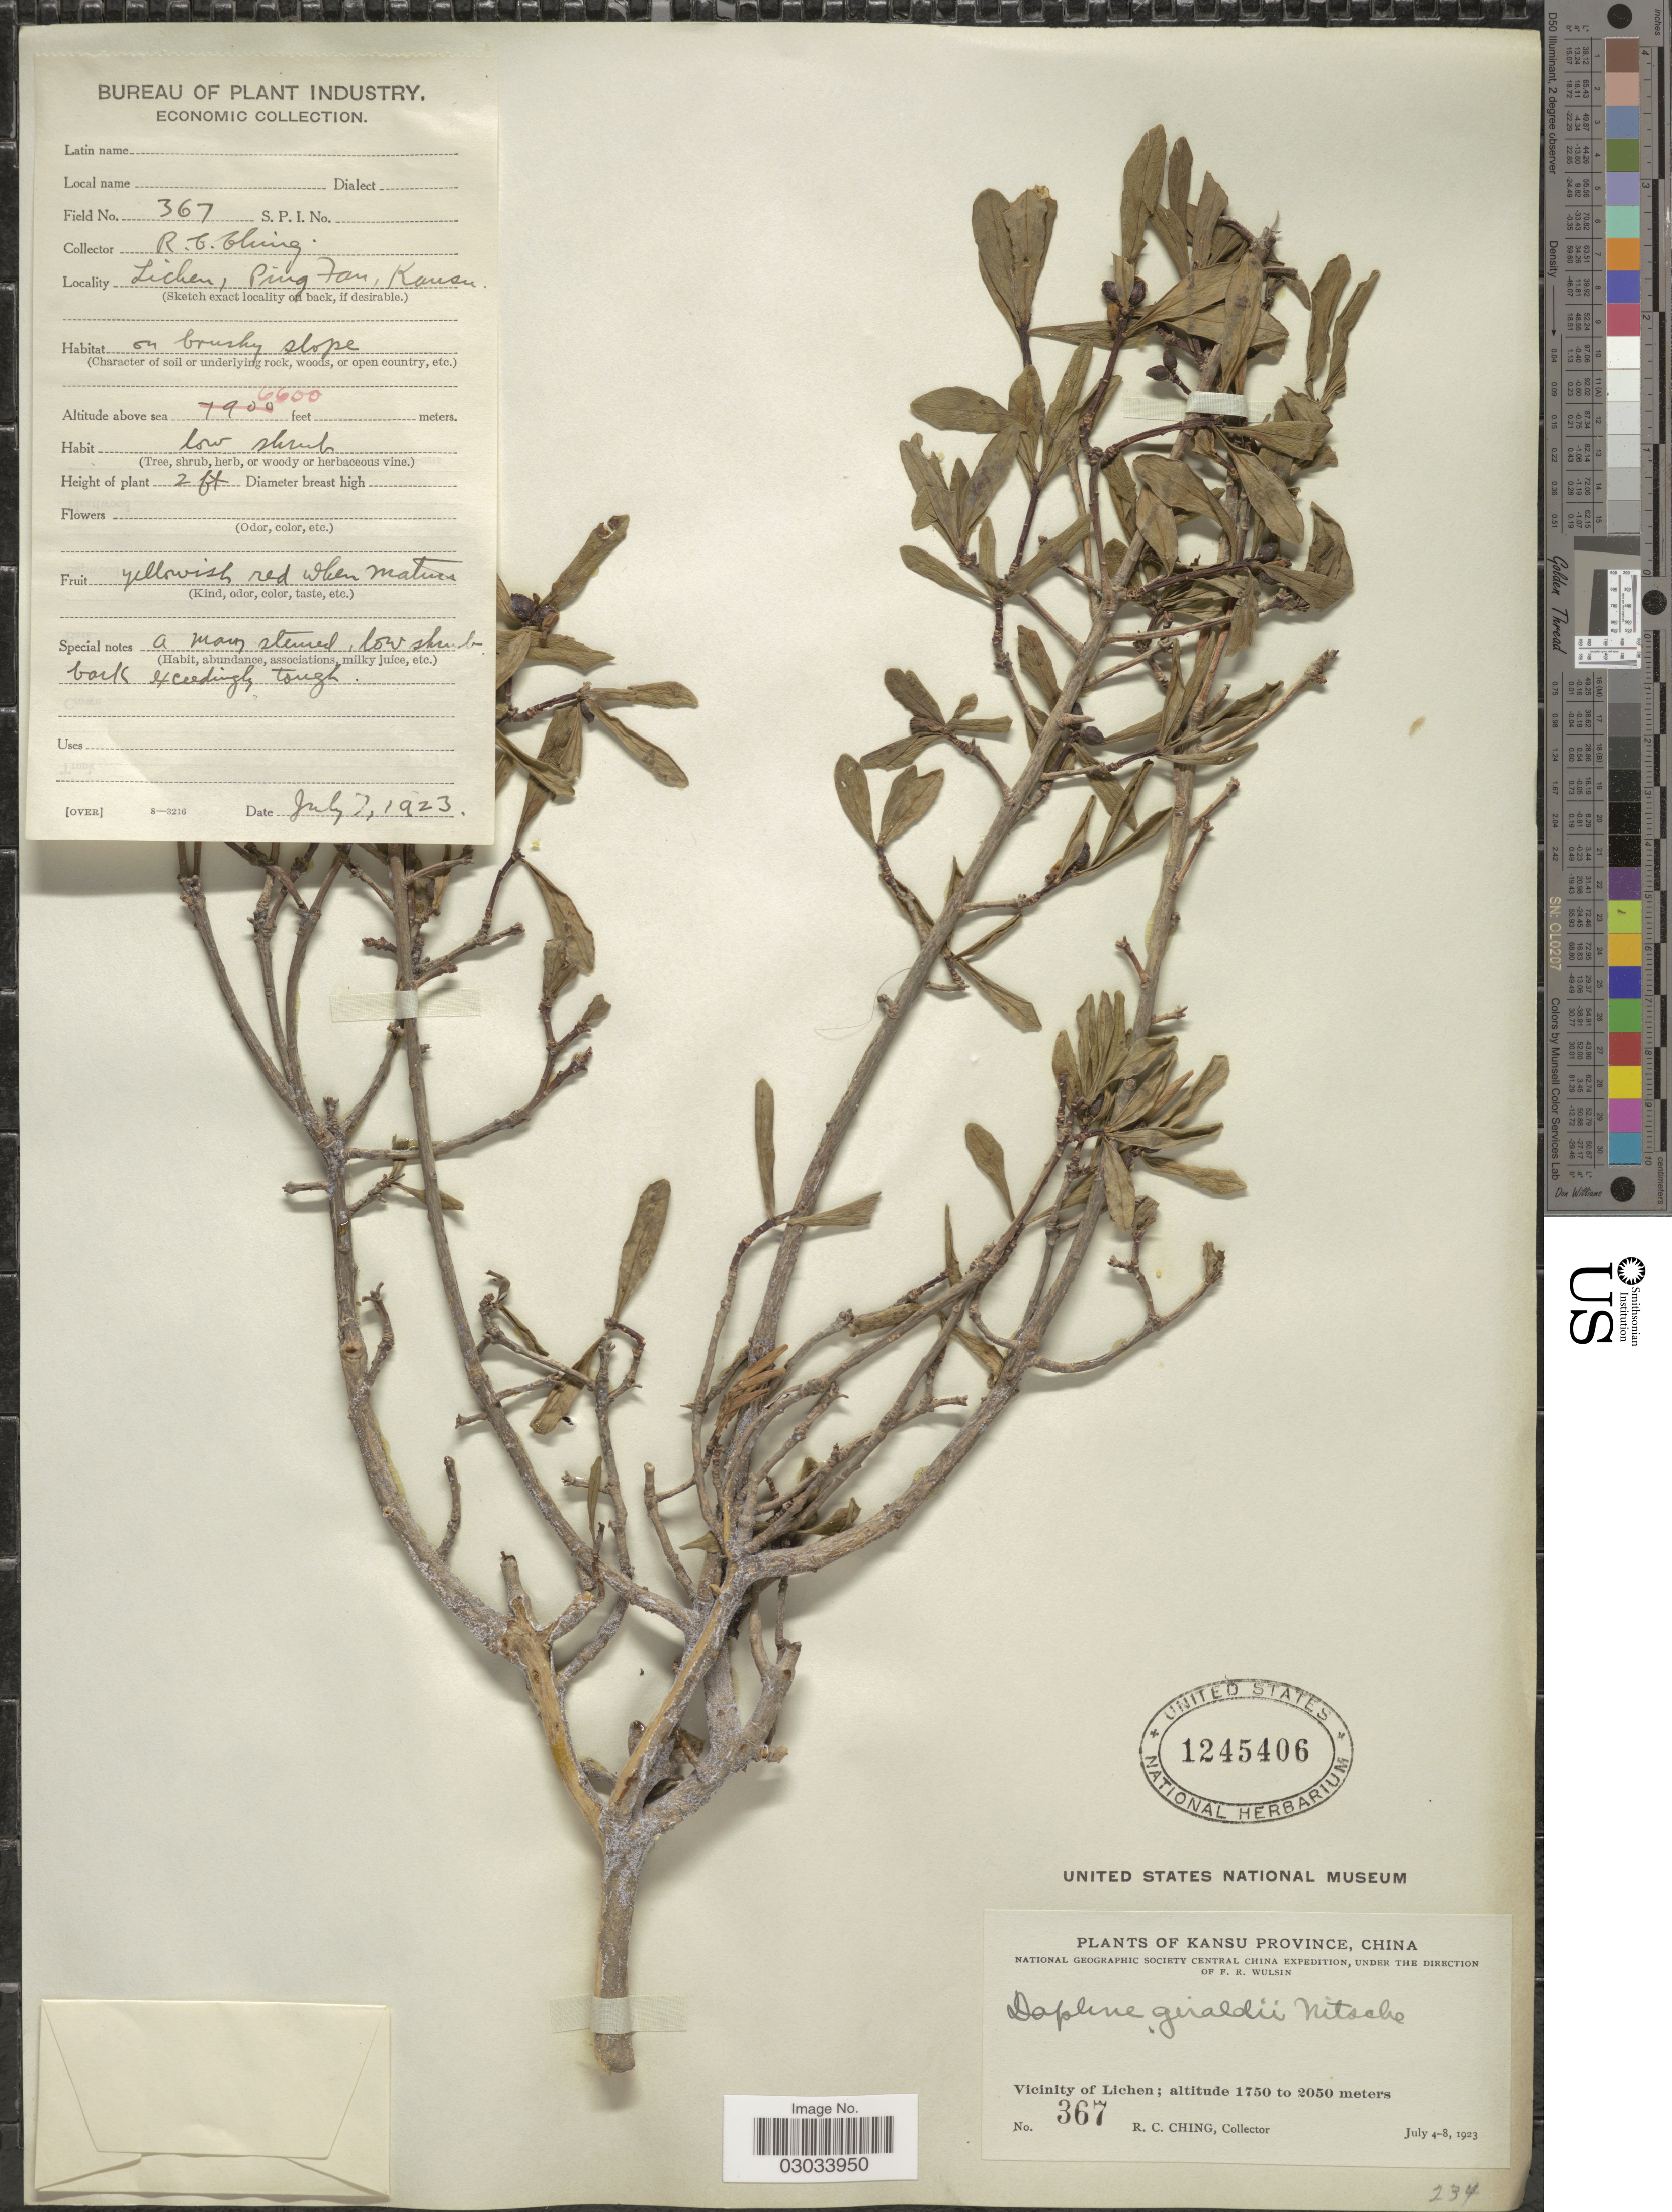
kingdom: Plantae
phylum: Tracheophyta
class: Magnoliopsida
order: Malvales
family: Thymelaeaceae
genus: Daphne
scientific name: Daphne giraldii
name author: Nitsche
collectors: R. C. Ching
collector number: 367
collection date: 1923-07-07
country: China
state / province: Gansu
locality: Kansu Province. Vicinity of Lichen. Lichen, Ping Fan, Kansu.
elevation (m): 1750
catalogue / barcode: US 1245406